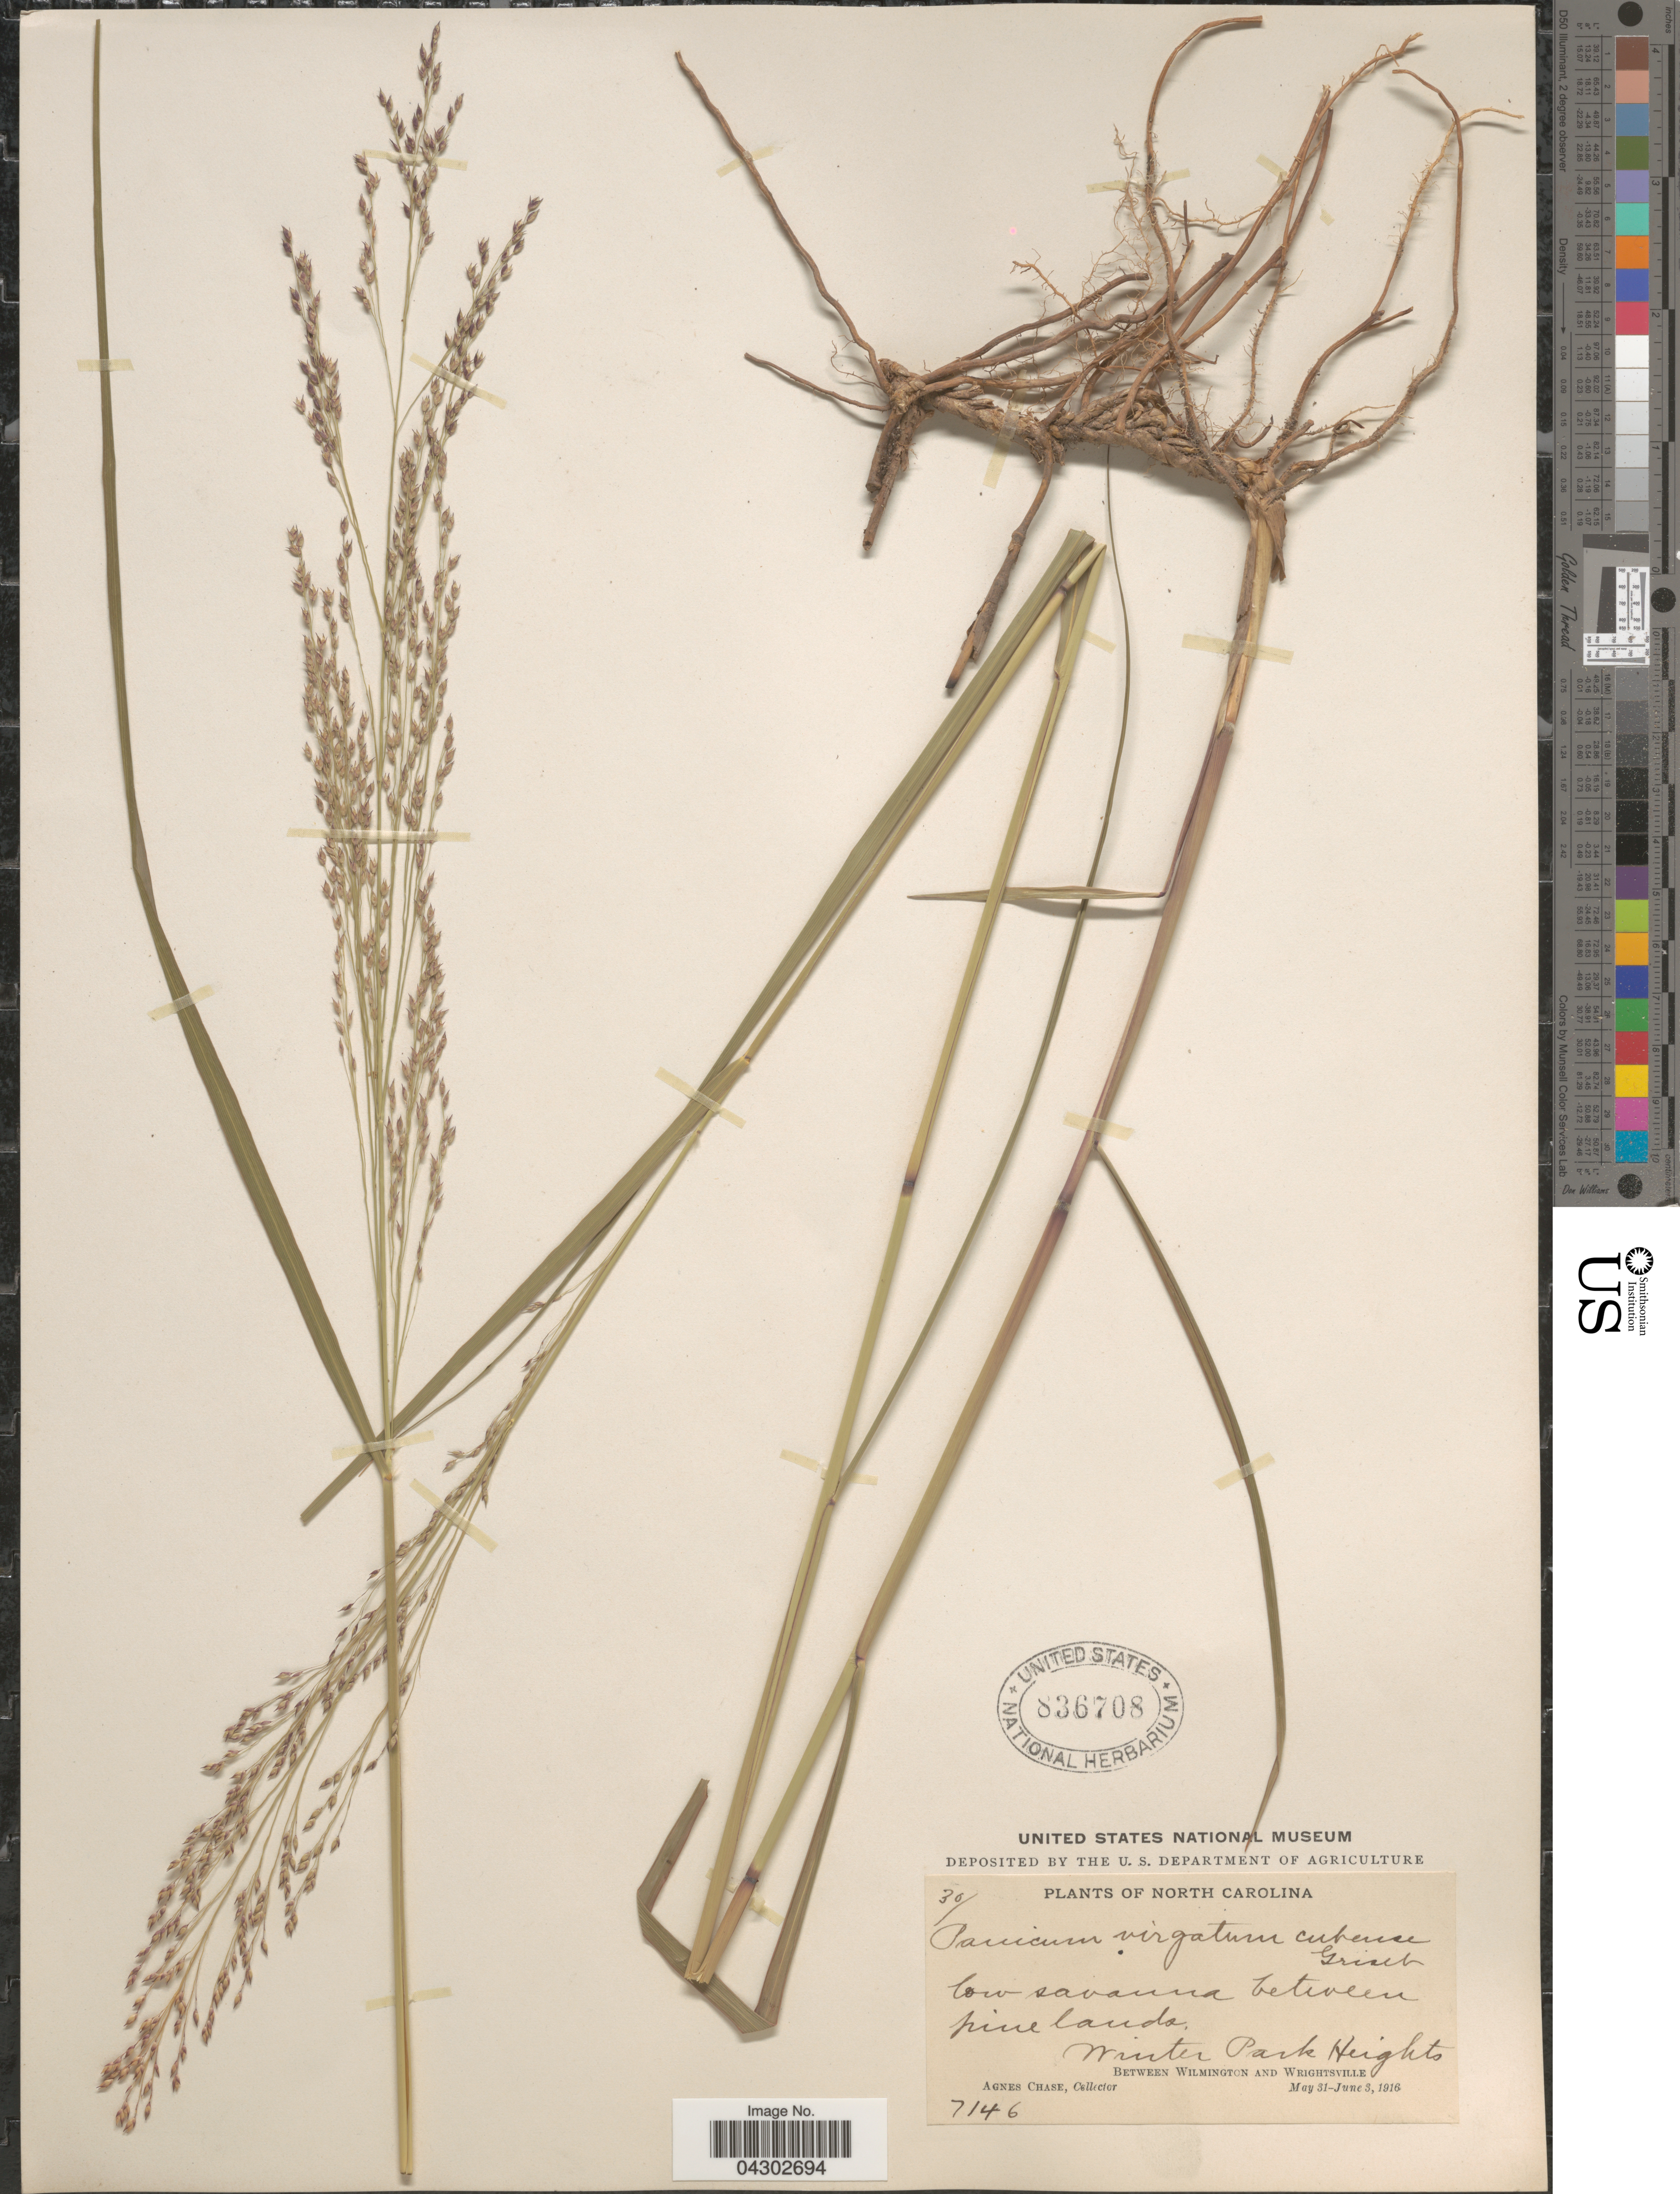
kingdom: Plantae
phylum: Tracheophyta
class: Liliopsida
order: Poales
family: Poaceae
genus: Panicum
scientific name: Panicum virgatum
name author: L.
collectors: A. Chase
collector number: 7146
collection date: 1916-05-31/1916-06-03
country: United States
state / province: North Carolina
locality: Low savanna between pine lands, Winter Park Heights. Between Wilmington and Wrightsville.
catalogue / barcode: US 836708